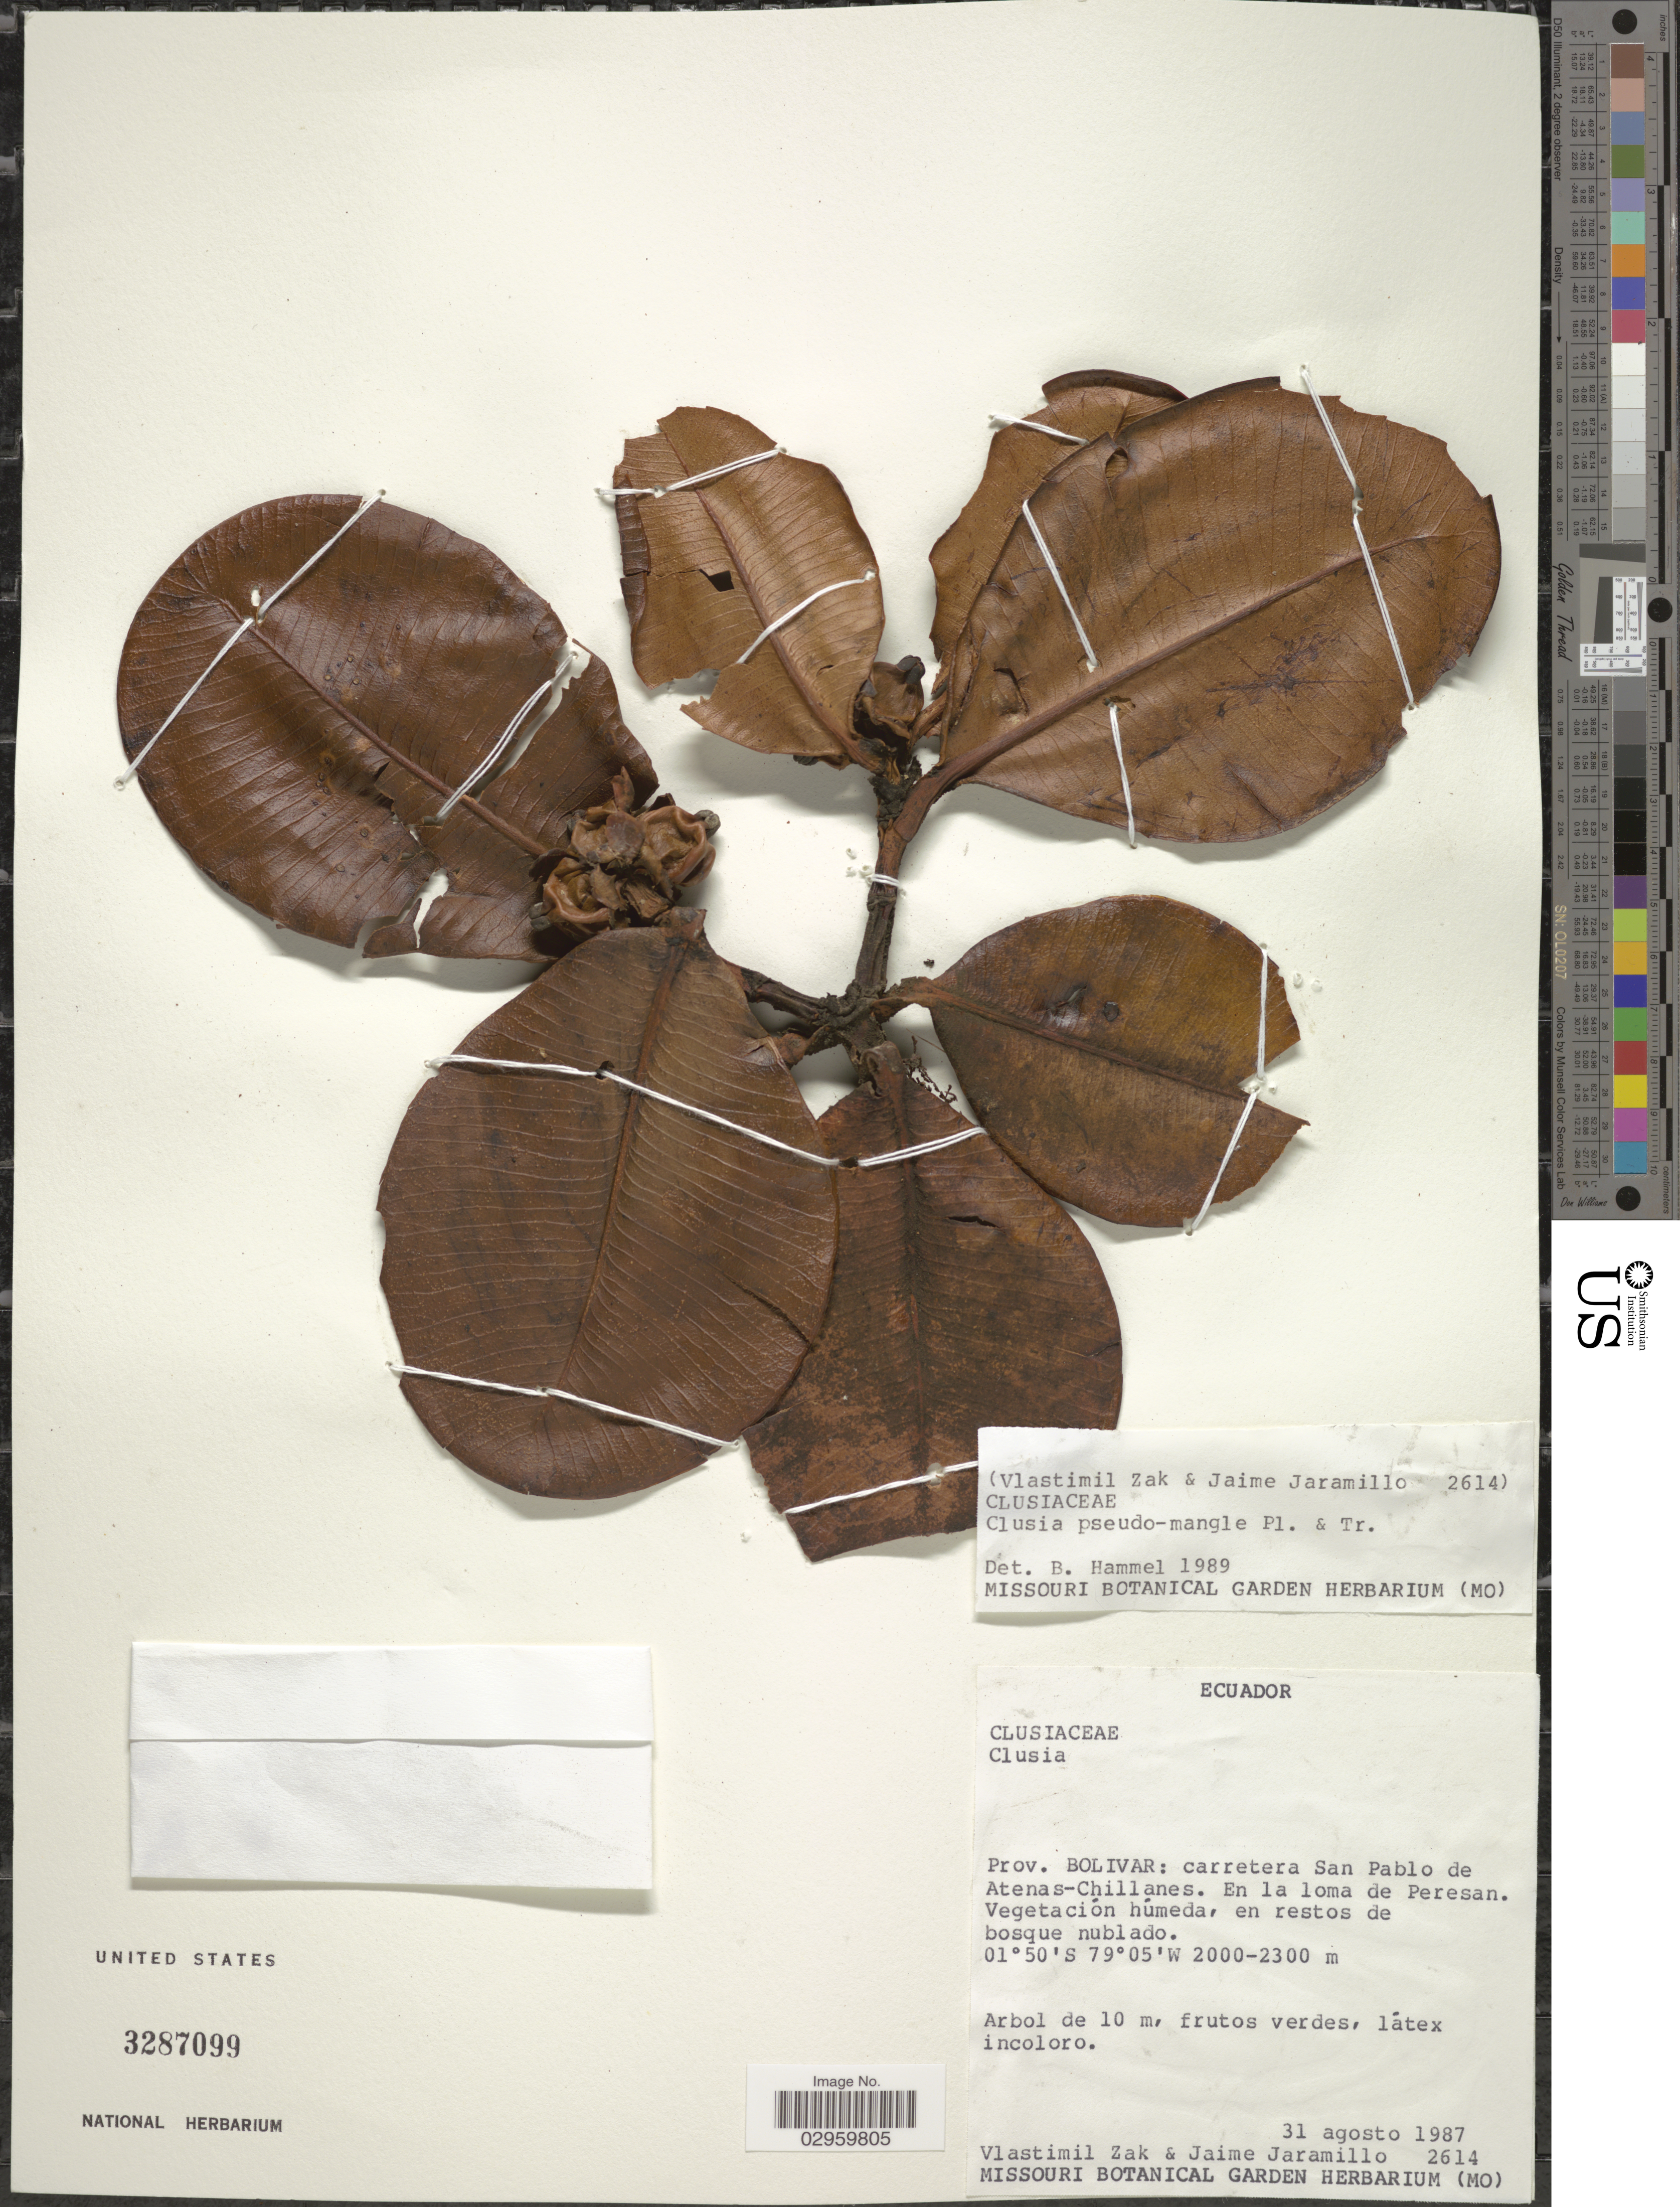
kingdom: Plantae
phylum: Tracheophyta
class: Magnoliopsida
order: Malpighiales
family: Clusiaceae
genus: Clusia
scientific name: Clusia pseudomangle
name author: Planch. & Triana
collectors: V. Zak & J. Jaramillo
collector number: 2614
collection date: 1987-08-31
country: Ecuador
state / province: Bolívar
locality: Carretera San Pablo de Atenas-Chillanes. En la loma de Peresan.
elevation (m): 2000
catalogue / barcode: US 3287099